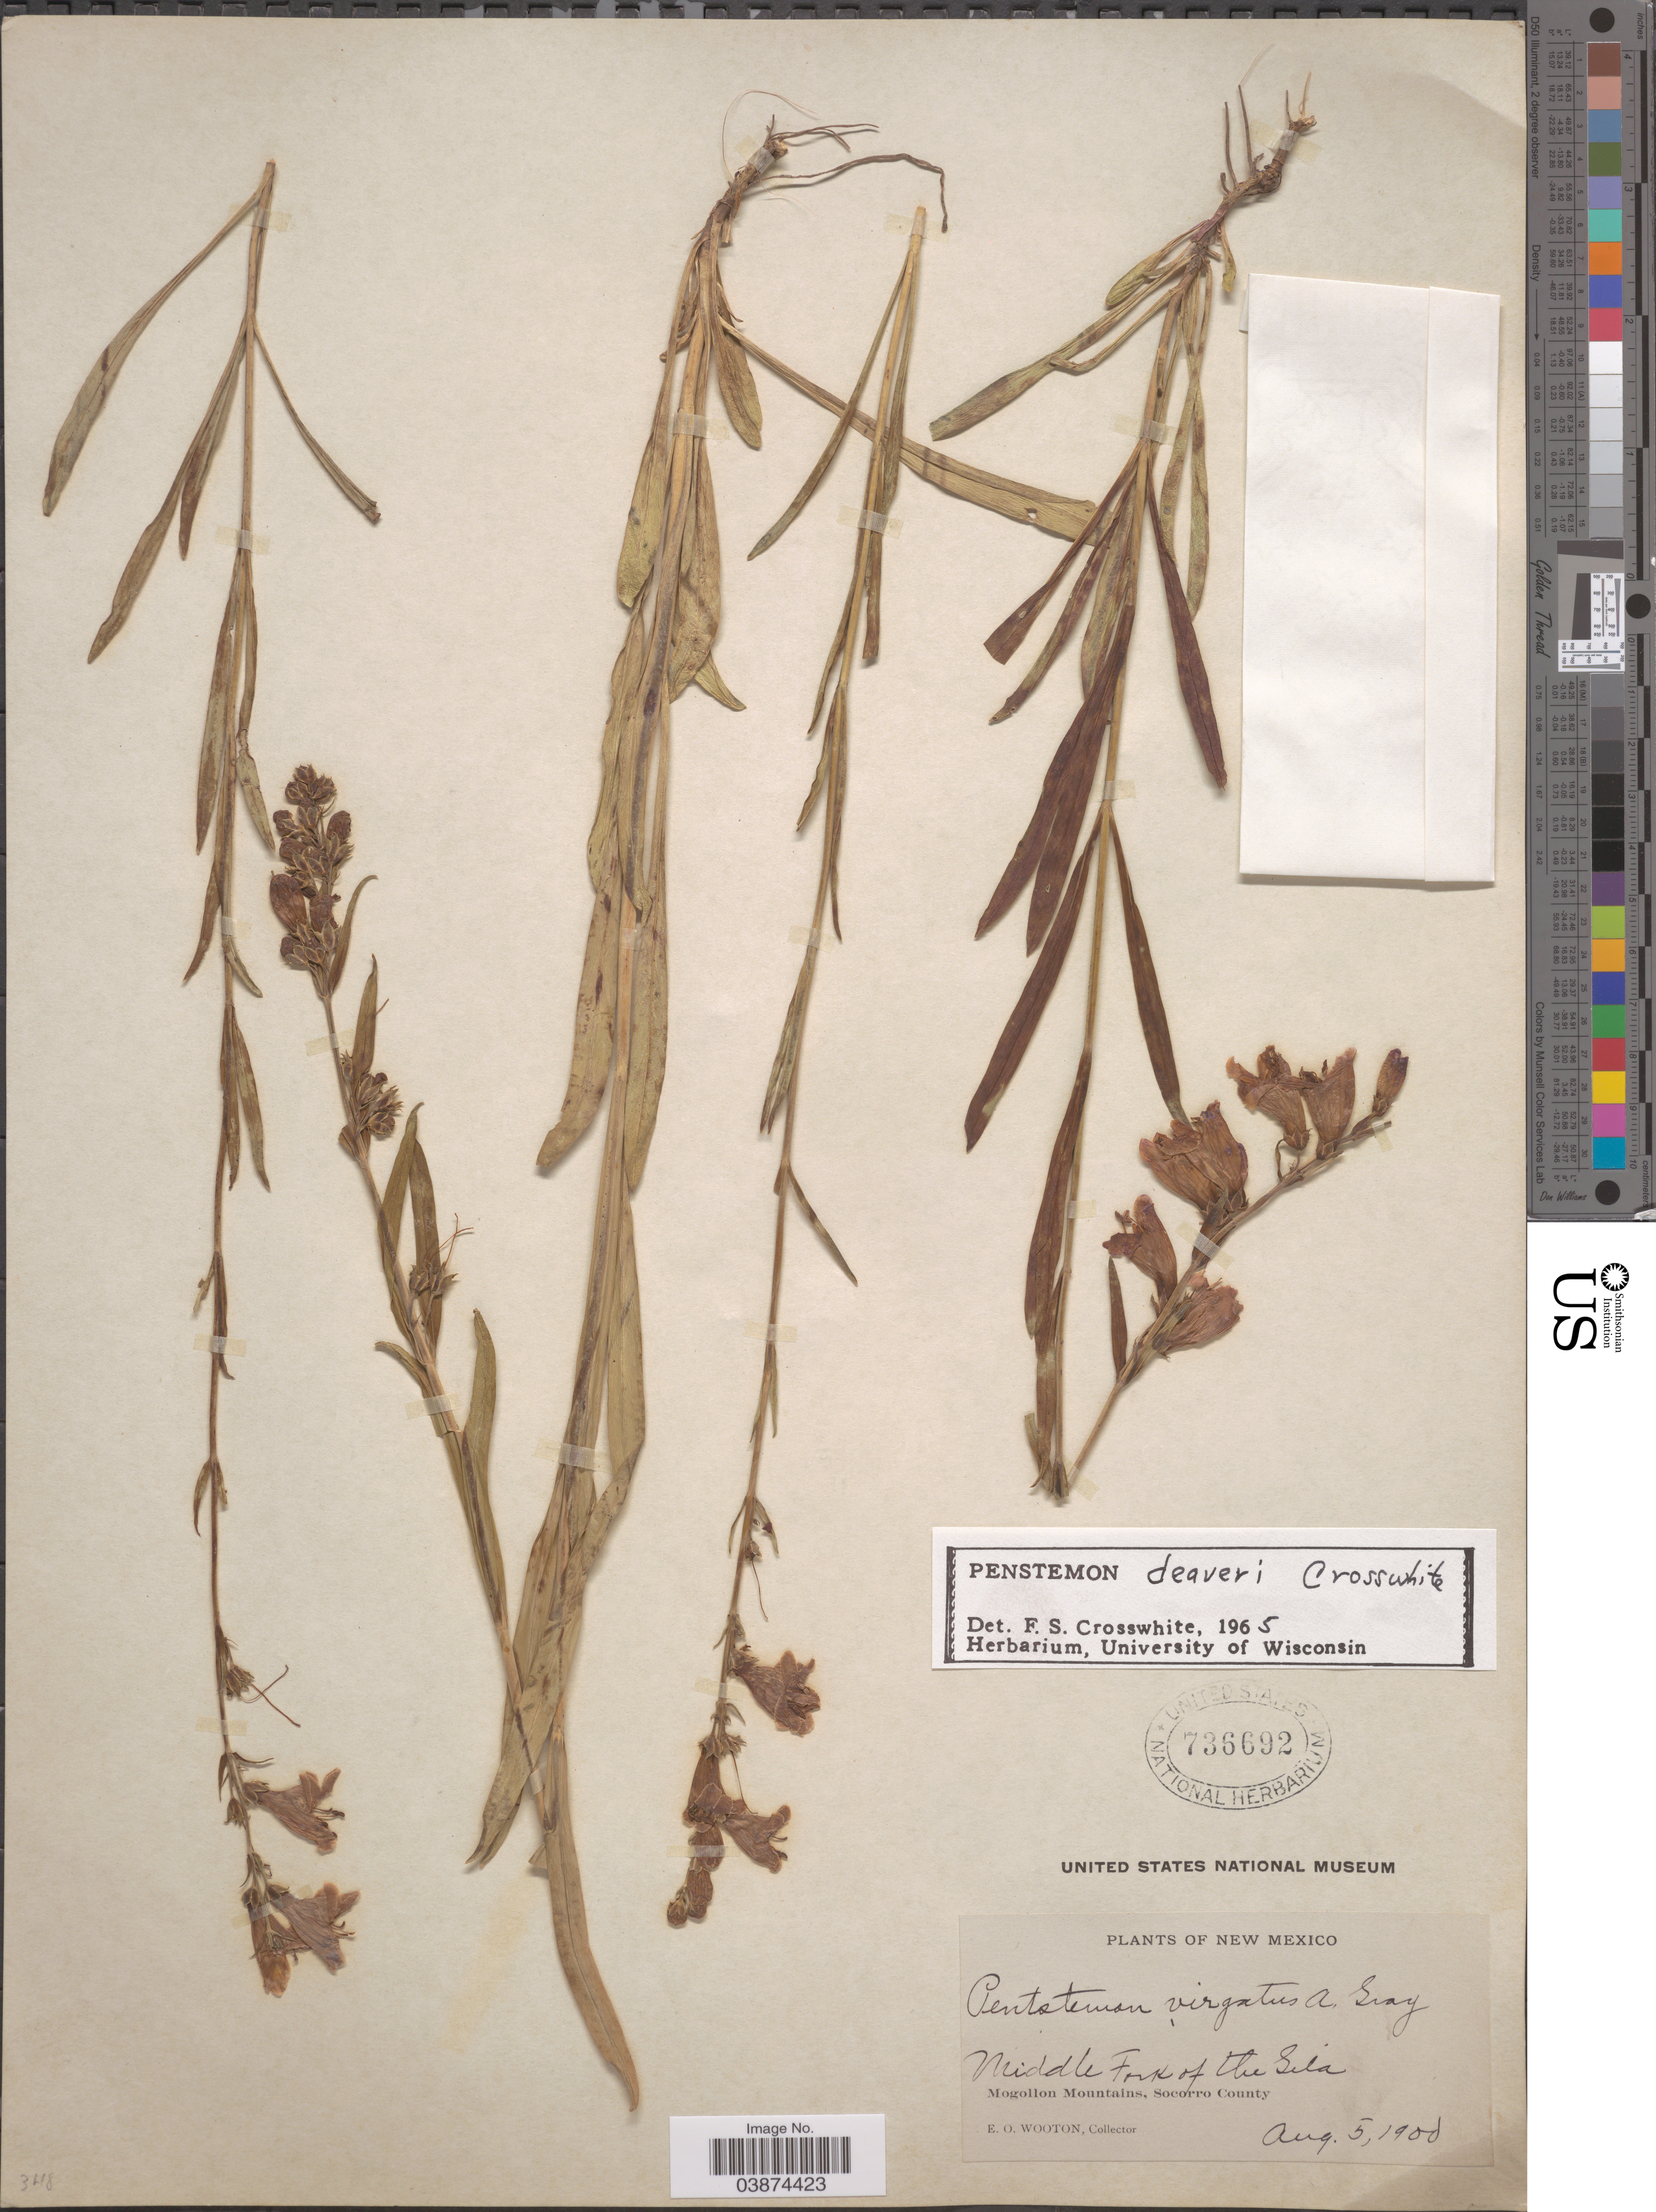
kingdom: Plantae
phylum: Tracheophyta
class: Magnoliopsida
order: Lamiales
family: Plantaginaceae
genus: Penstemon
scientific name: Penstemon deaveri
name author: Crosswh.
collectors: E. O. Wooton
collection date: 1900-08-05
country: United States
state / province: New Mexico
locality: Middle Fork of the Gila. Mogollon Mountains, Socorro County.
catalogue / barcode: US 736692